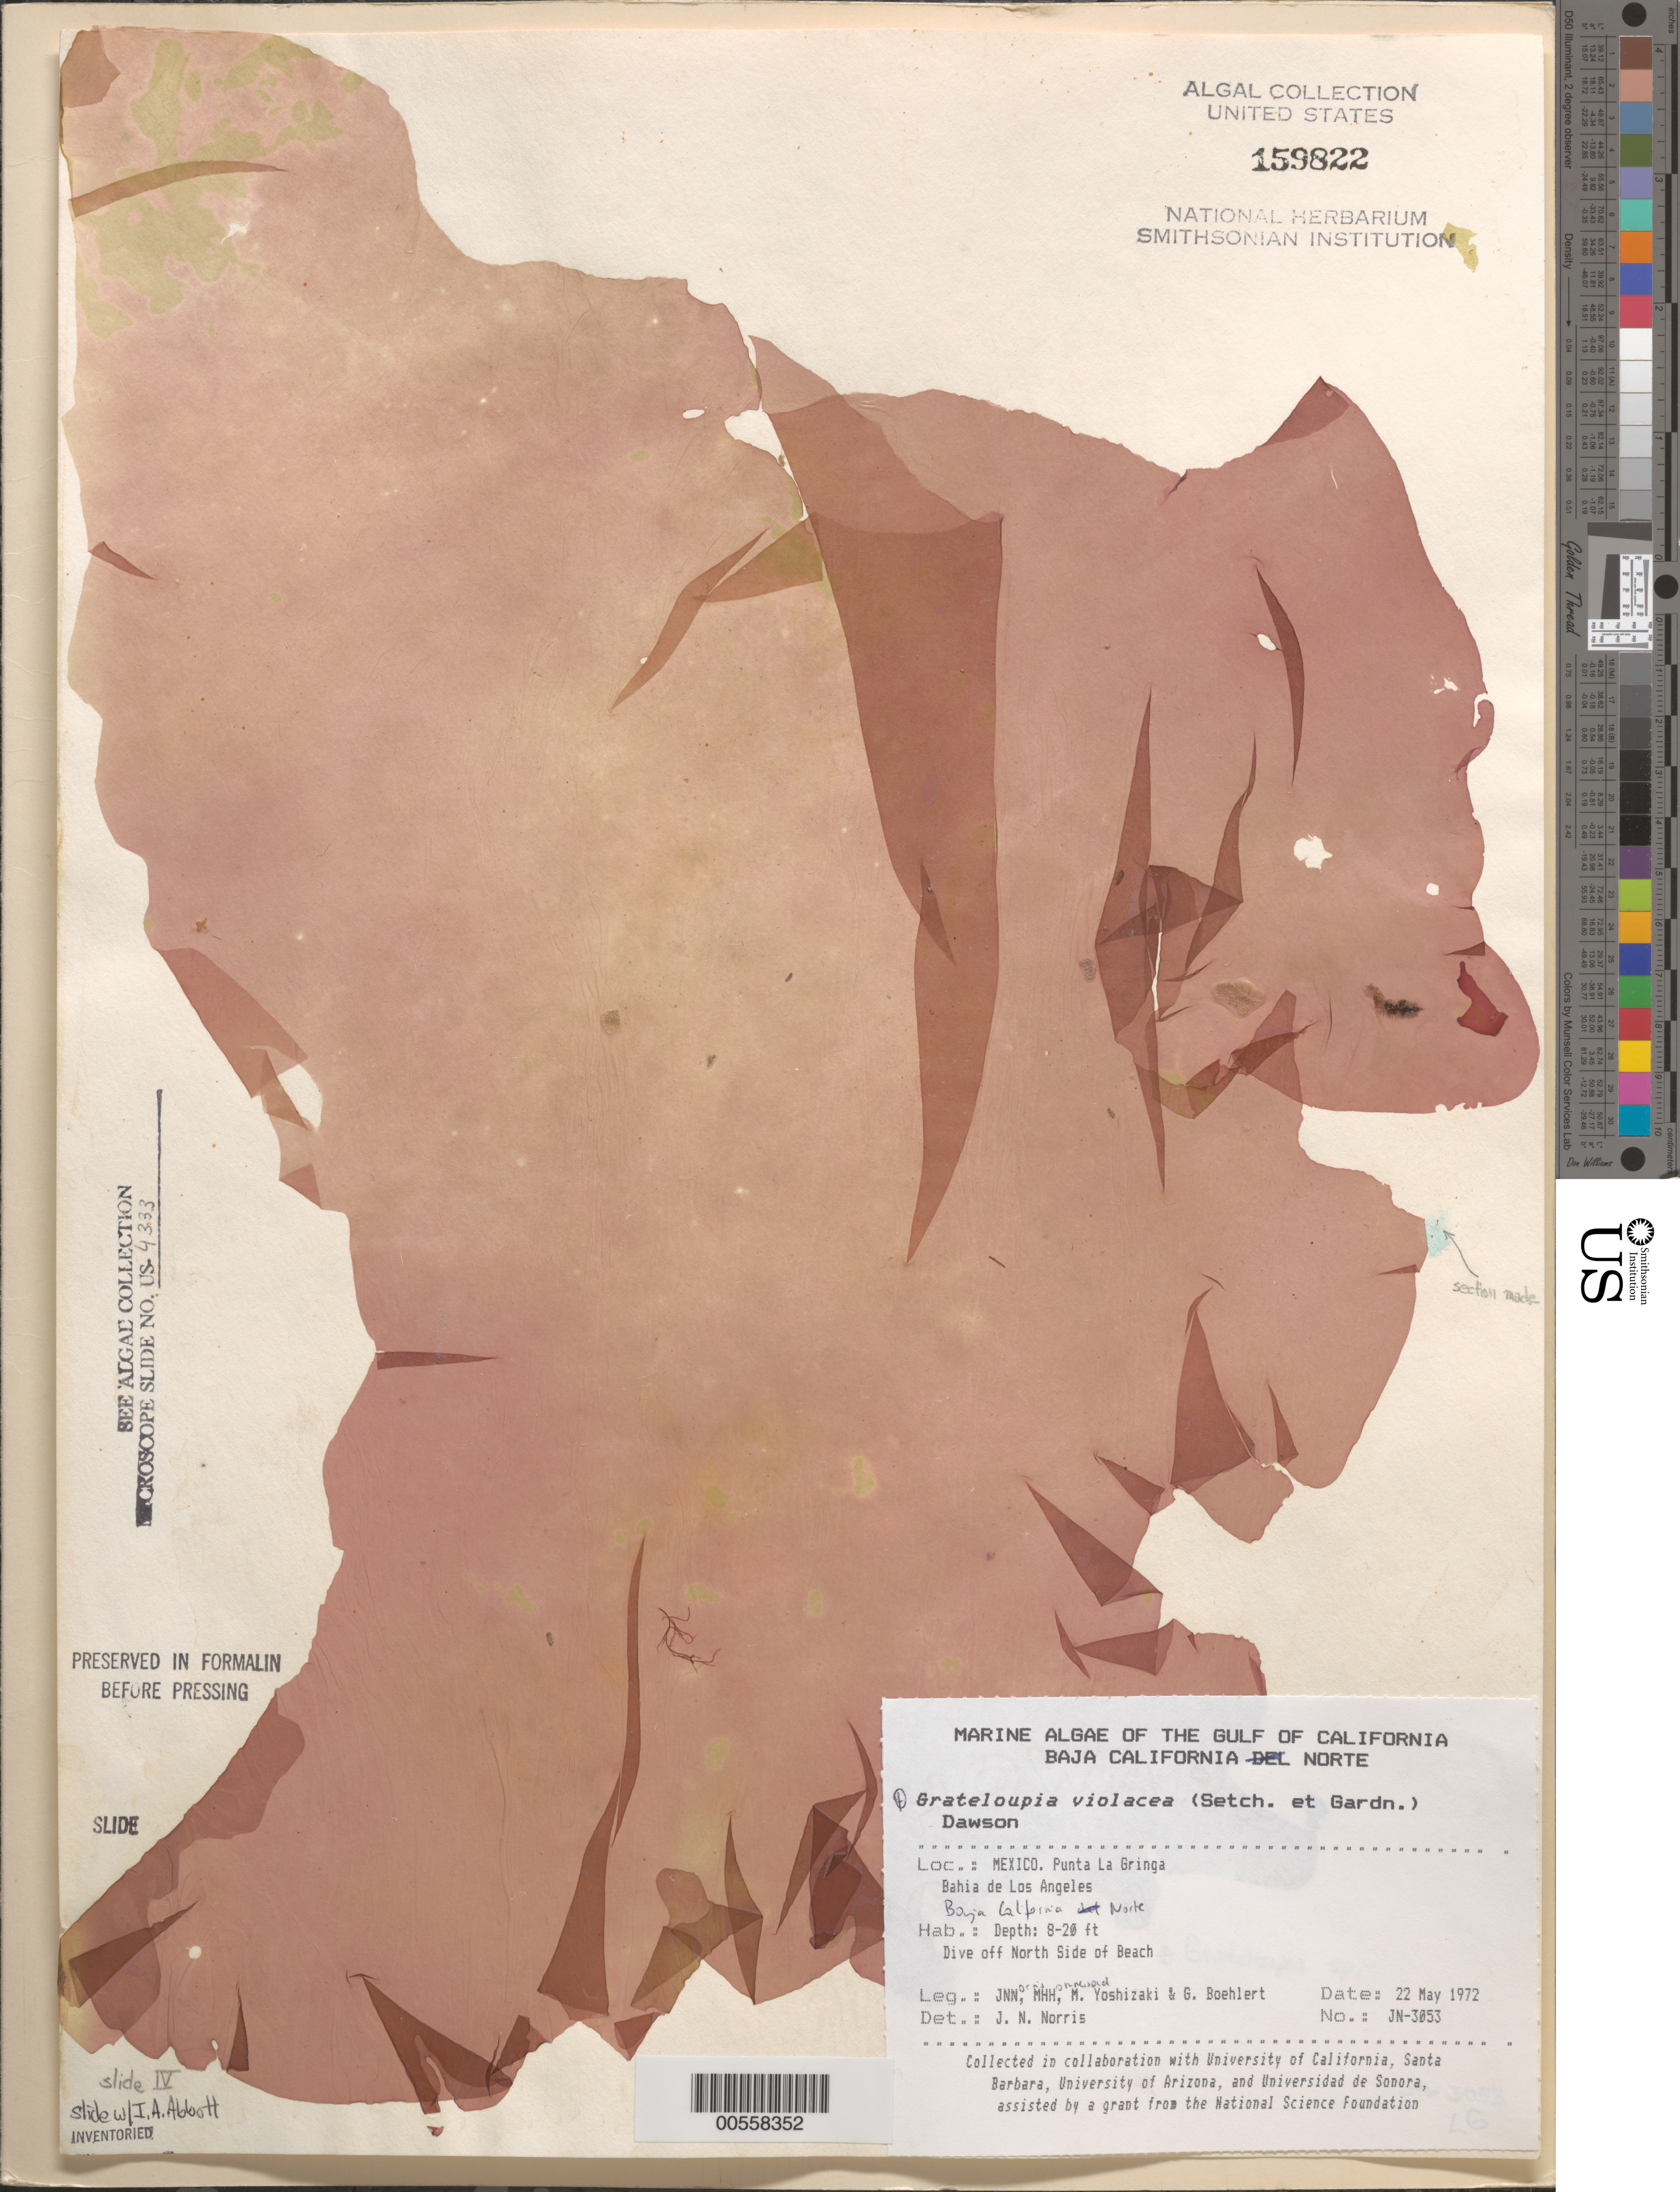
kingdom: Plantae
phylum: Rhodophyta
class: Florideophyceae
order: Halymeniales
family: Halymeniaceae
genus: Grateloupia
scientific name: Grateloupia violacea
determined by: Norris, James N.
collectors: J. N. Norris, M. H. Hommersand, M. Yoshizaki & G. Boehlert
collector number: JN-3053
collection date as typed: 22 May 1972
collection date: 1972-05-22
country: Mexico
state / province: Baja California Norte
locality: Punta La Gringa, Bahia de los Angeles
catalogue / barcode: US 159822